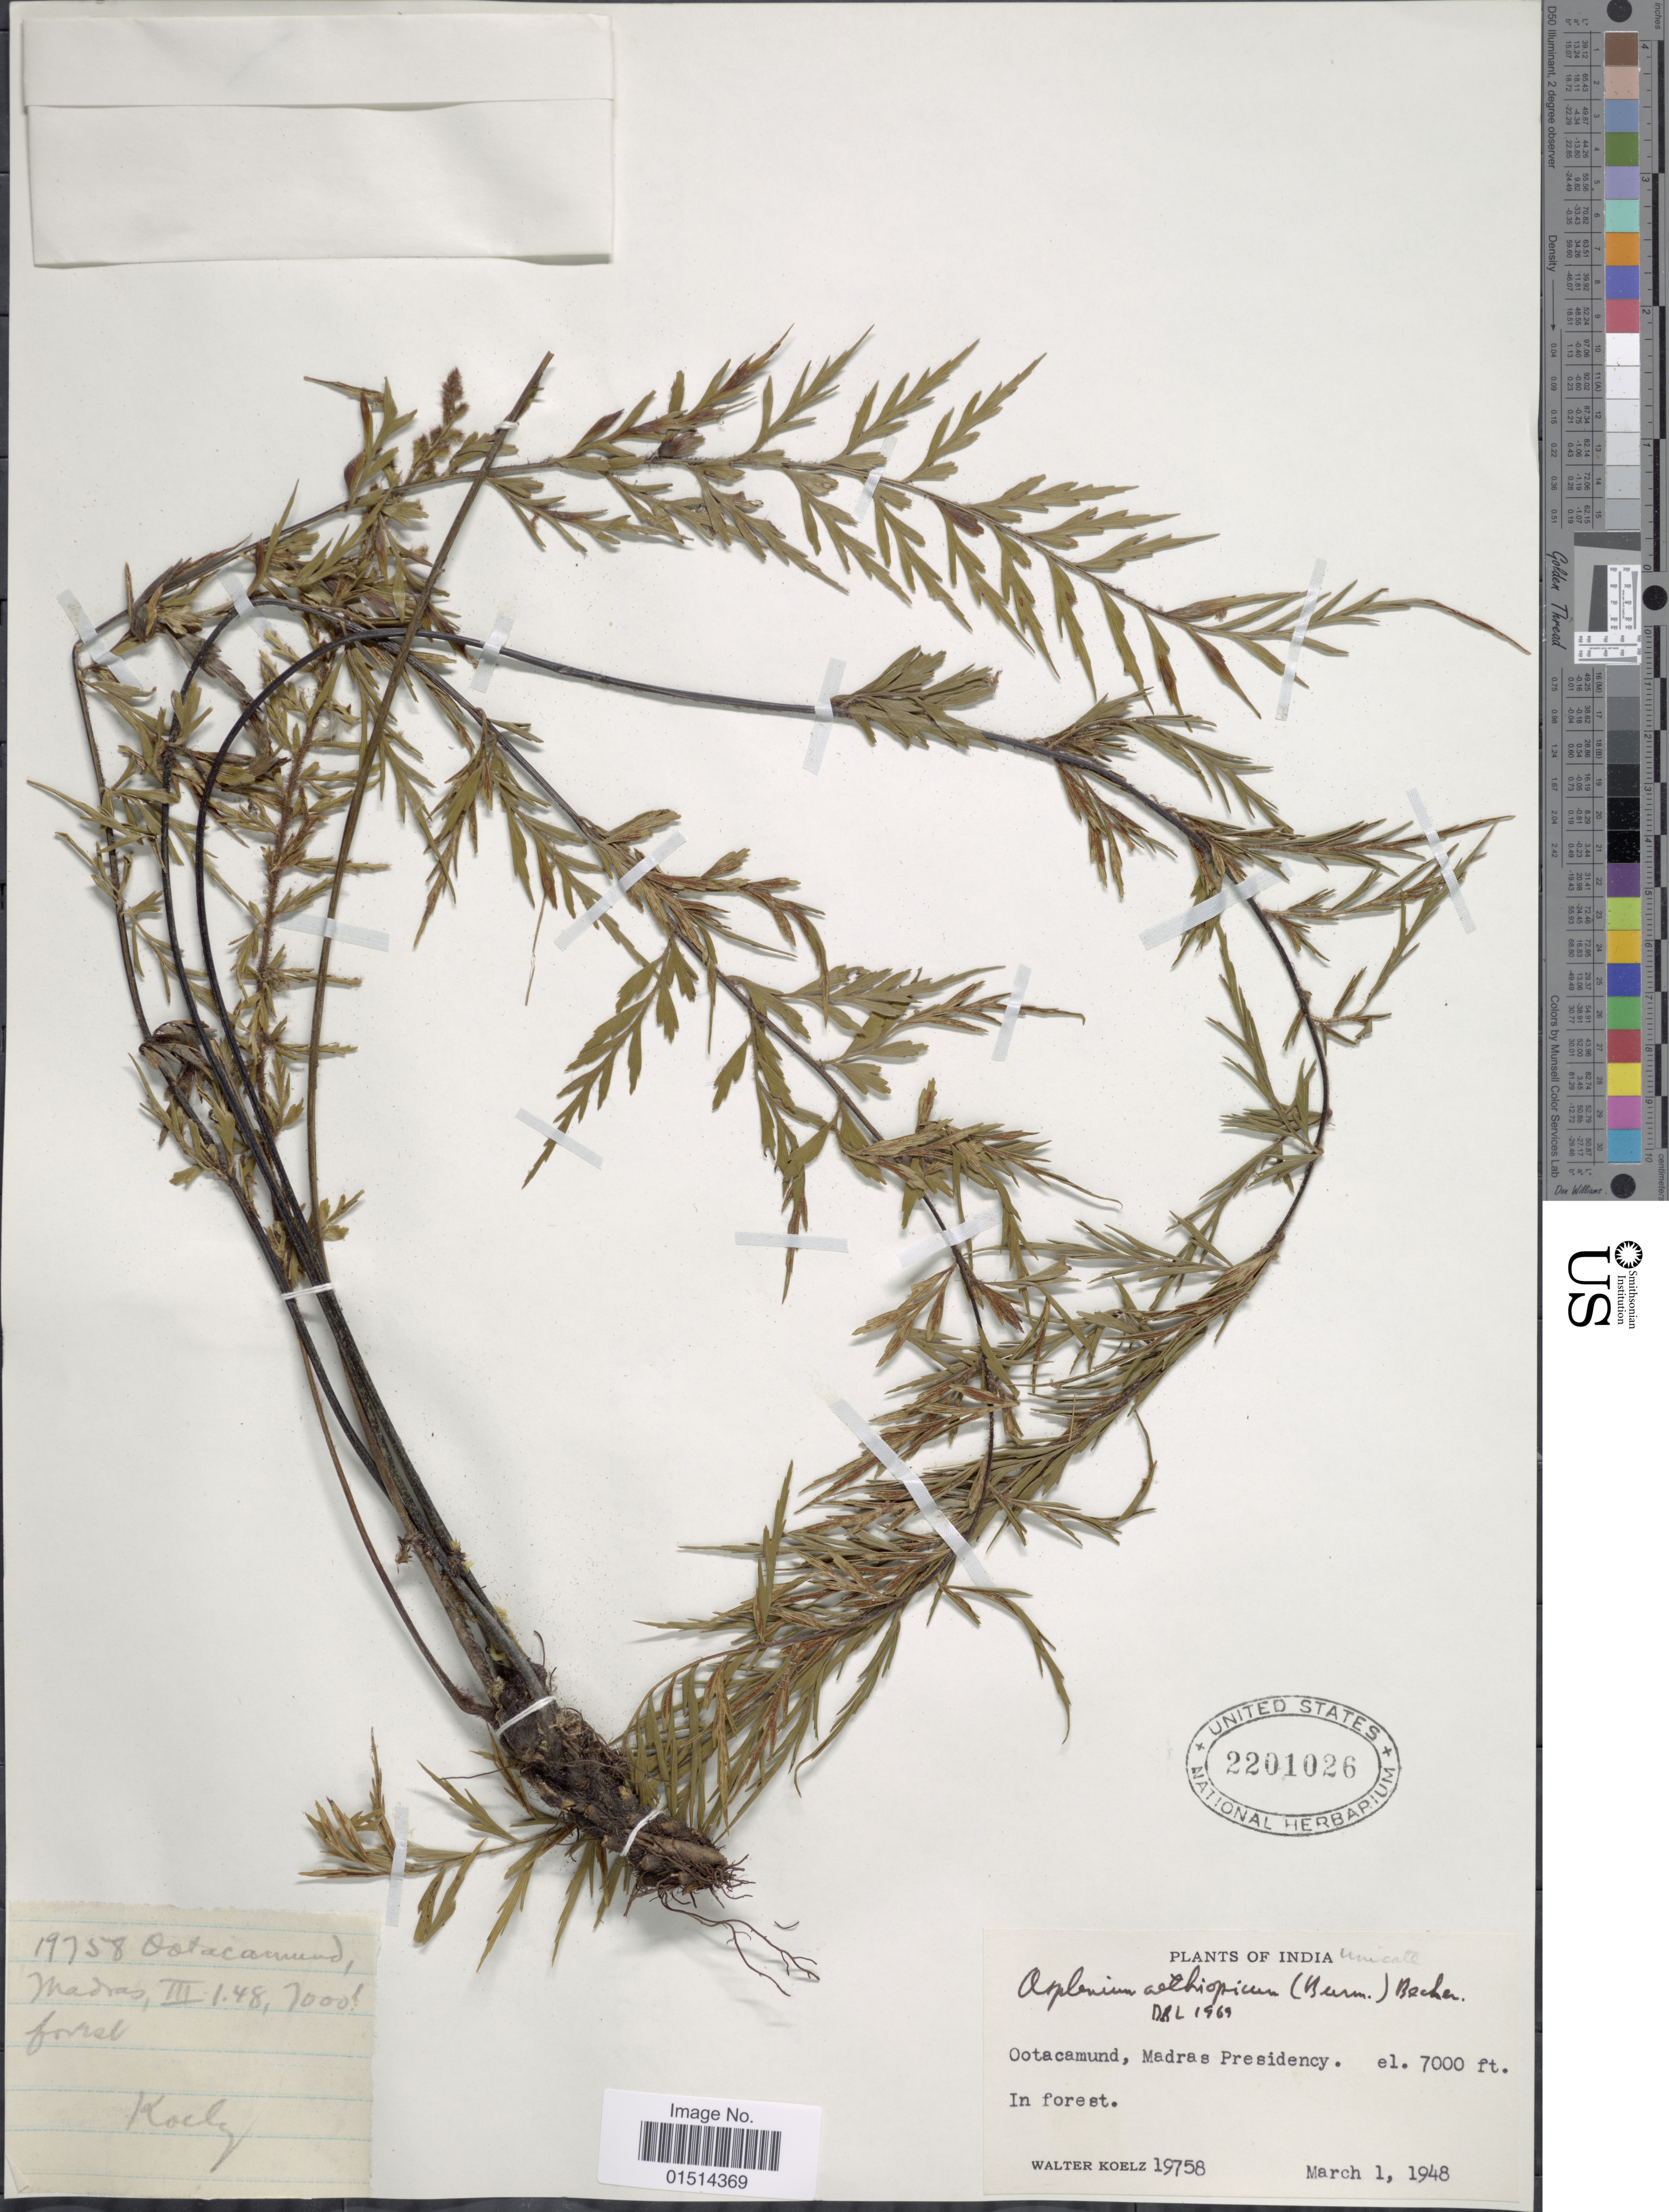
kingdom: Plantae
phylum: Tracheophyta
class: Polypodiopsida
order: Polypodiales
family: Aspleniaceae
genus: Asplenium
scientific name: Asplenium aethiopicum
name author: (Burm. f.) Bech.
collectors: W. N. Koelz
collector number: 19758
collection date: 1948-03-01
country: India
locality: Ootacamund, Madras Presidency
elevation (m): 2134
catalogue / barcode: US 2201026